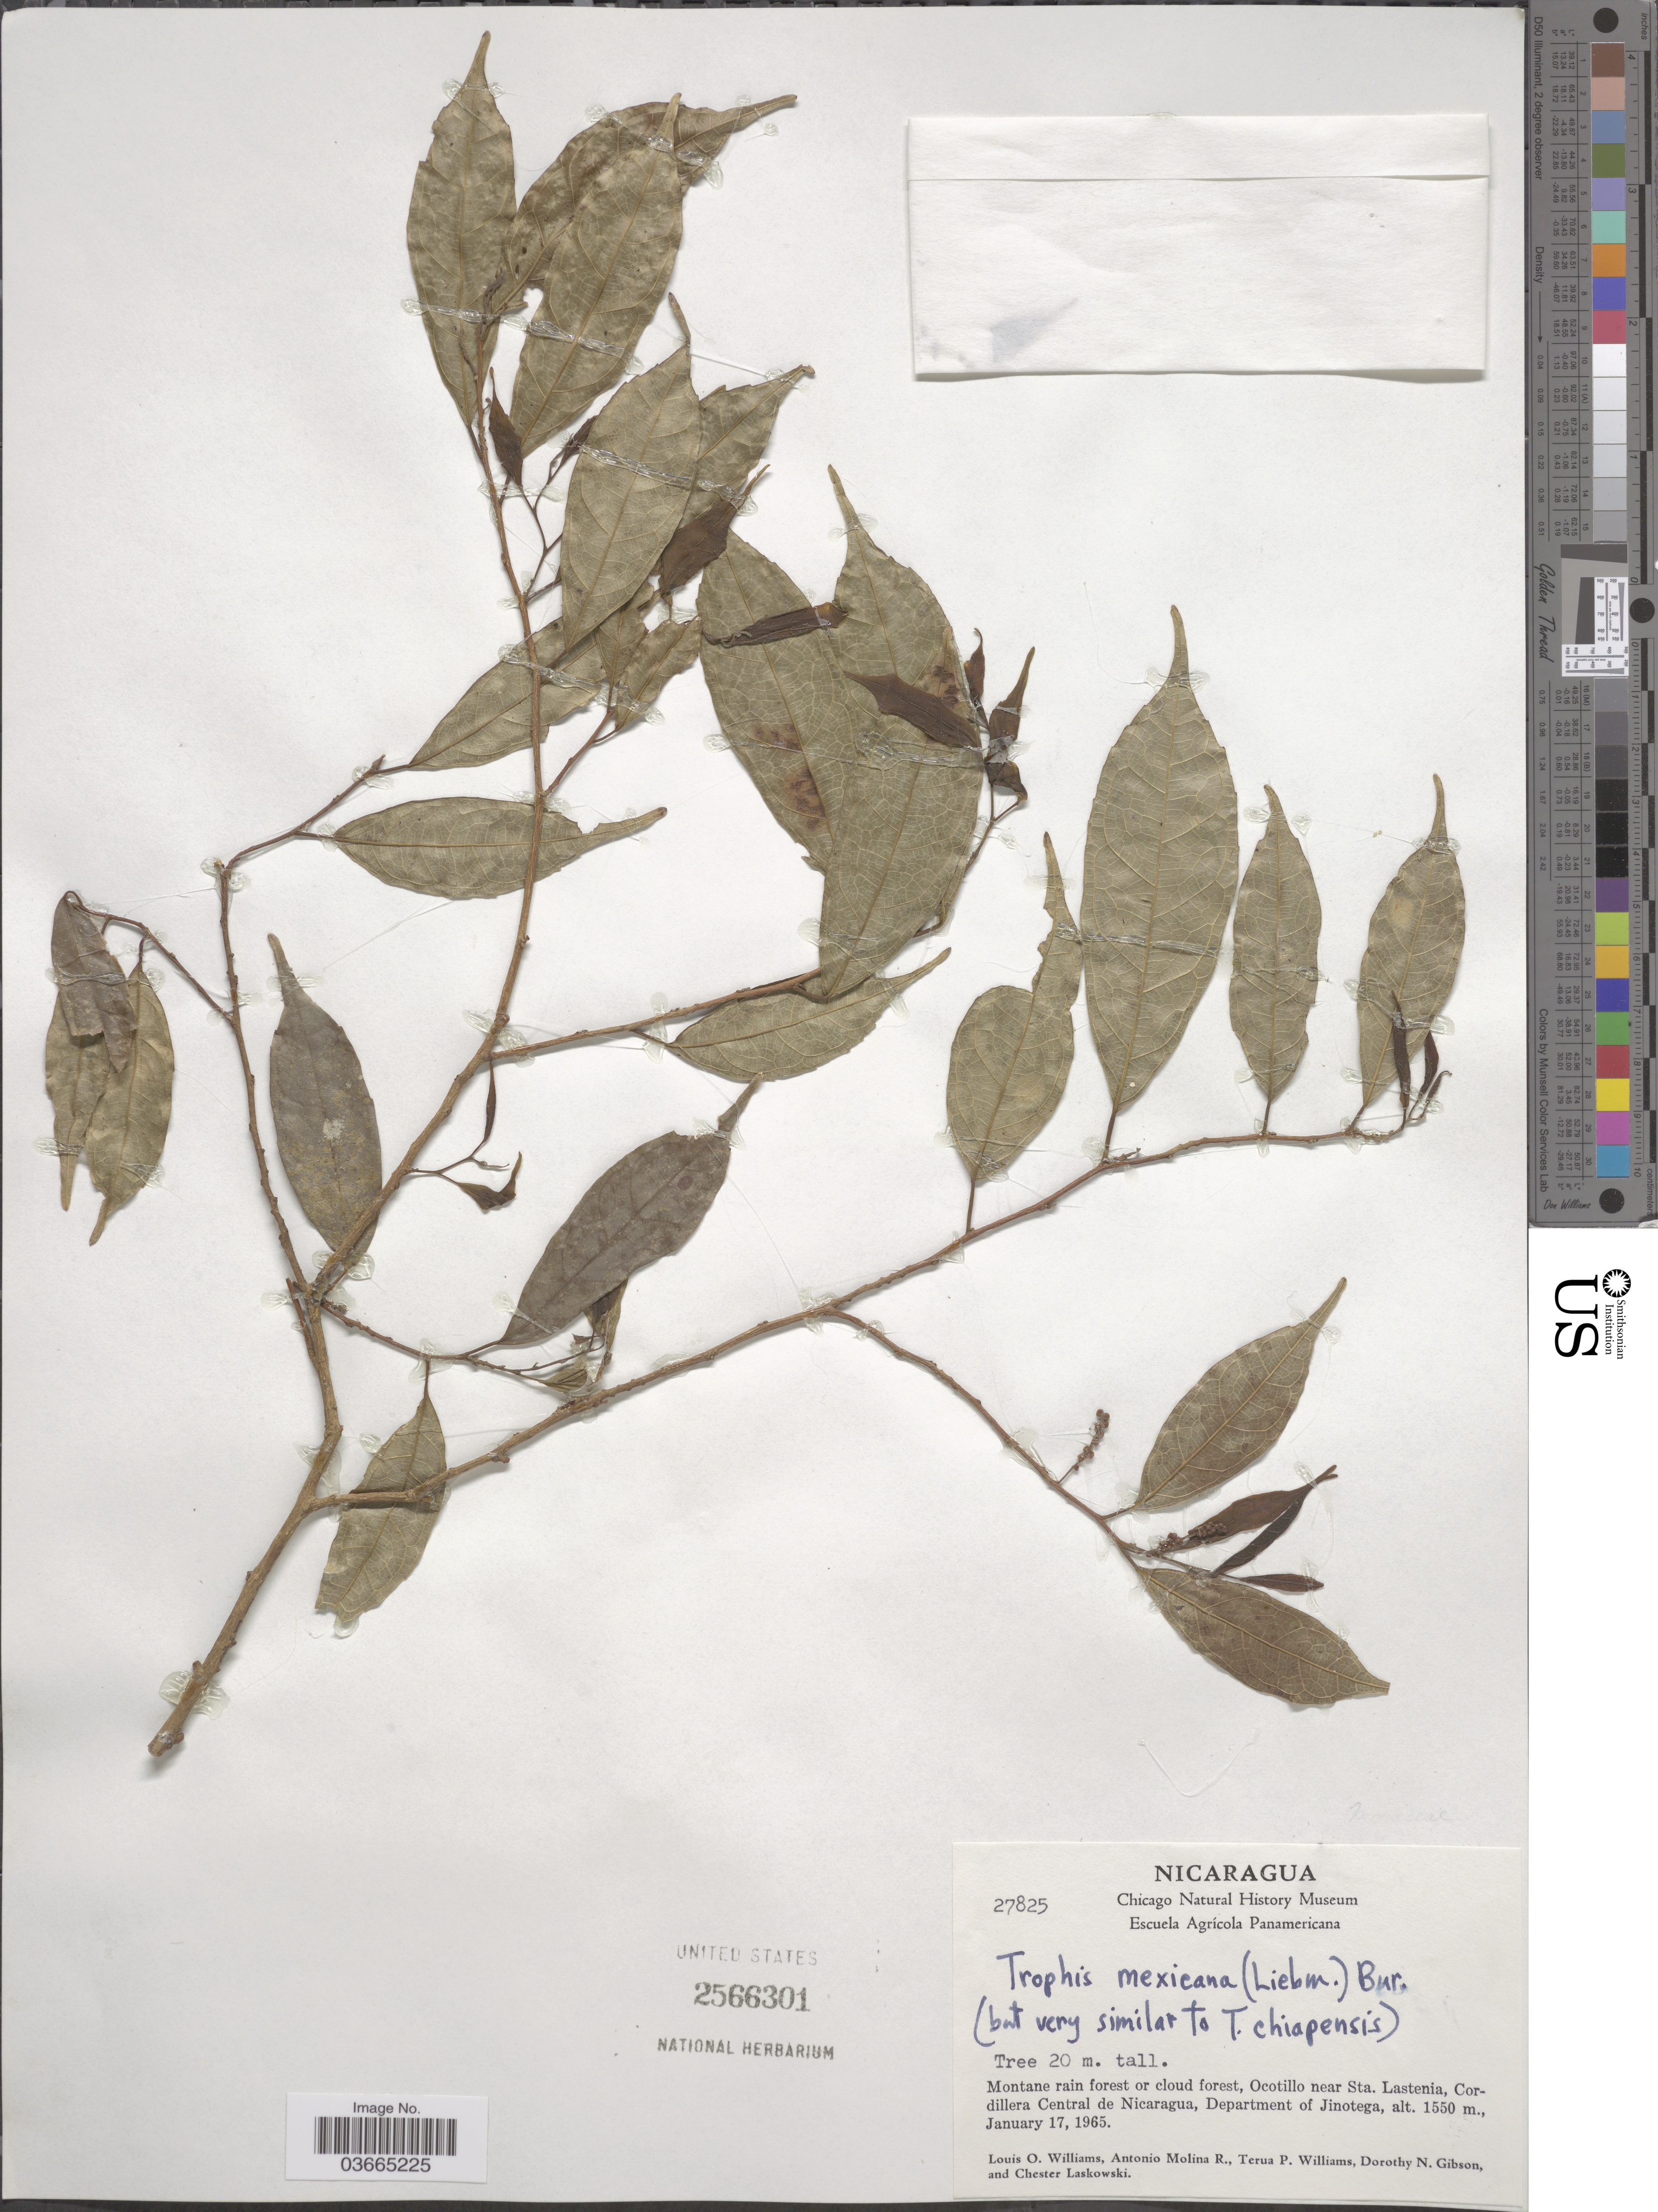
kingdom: Plantae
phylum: Tracheophyta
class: Magnoliopsida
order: Rosales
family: Moraceae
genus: Trophis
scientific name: Trophis mexicana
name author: (Liebm.) Bureau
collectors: L. O. Williams, A. Molina R., T. Williams, D. N. Gibson & C. Laskowski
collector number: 27825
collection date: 1965-01-17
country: Nicaragua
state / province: Jinotega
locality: Ocotillo near Sta. Lastenia, Cordillera Central de Nicaragua, Department of Jinotega.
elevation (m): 1550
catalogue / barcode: US 2566301